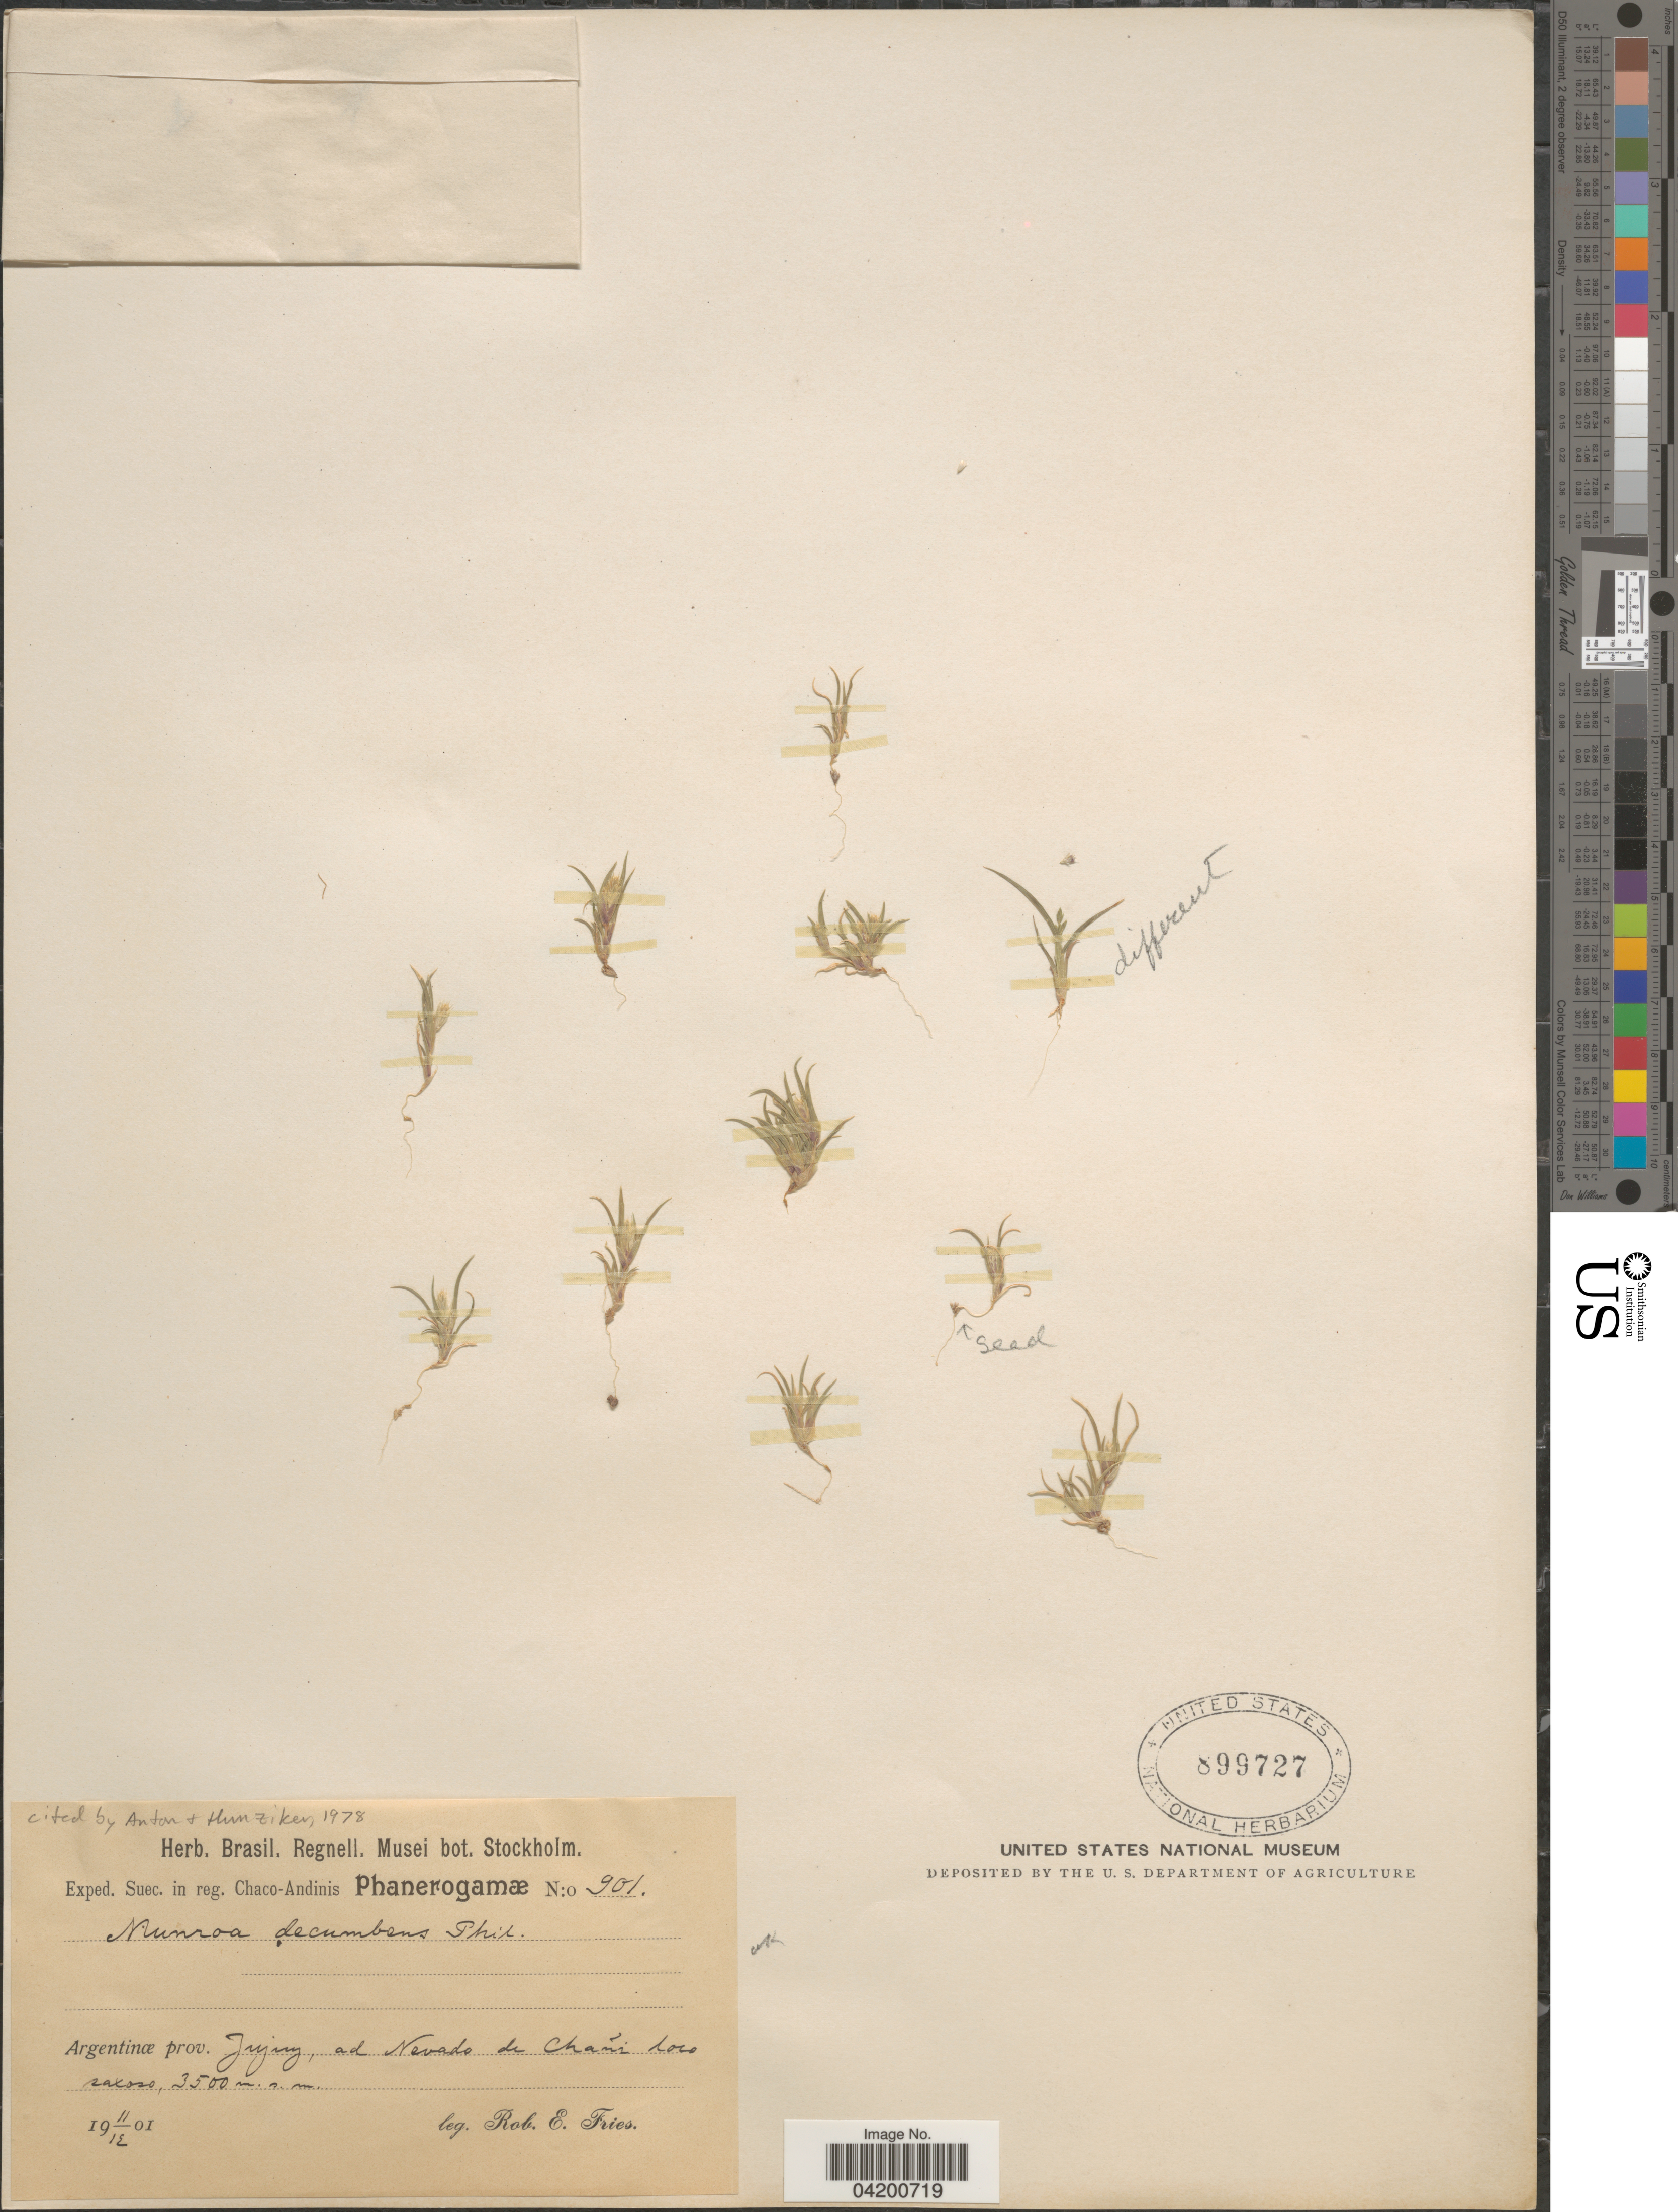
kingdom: Plantae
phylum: Tracheophyta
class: Liliopsida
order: Poales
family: Poaceae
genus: Munroa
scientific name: Munroa decumbens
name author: Phil.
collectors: R. E. Fries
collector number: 901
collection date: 1901-12-11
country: Argentina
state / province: Jujuy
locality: Exped. Suec. in reg. Chaco-Andinis Phanerogamæ. Ad Nevado de Chañi.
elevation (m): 3500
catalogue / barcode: US 899727